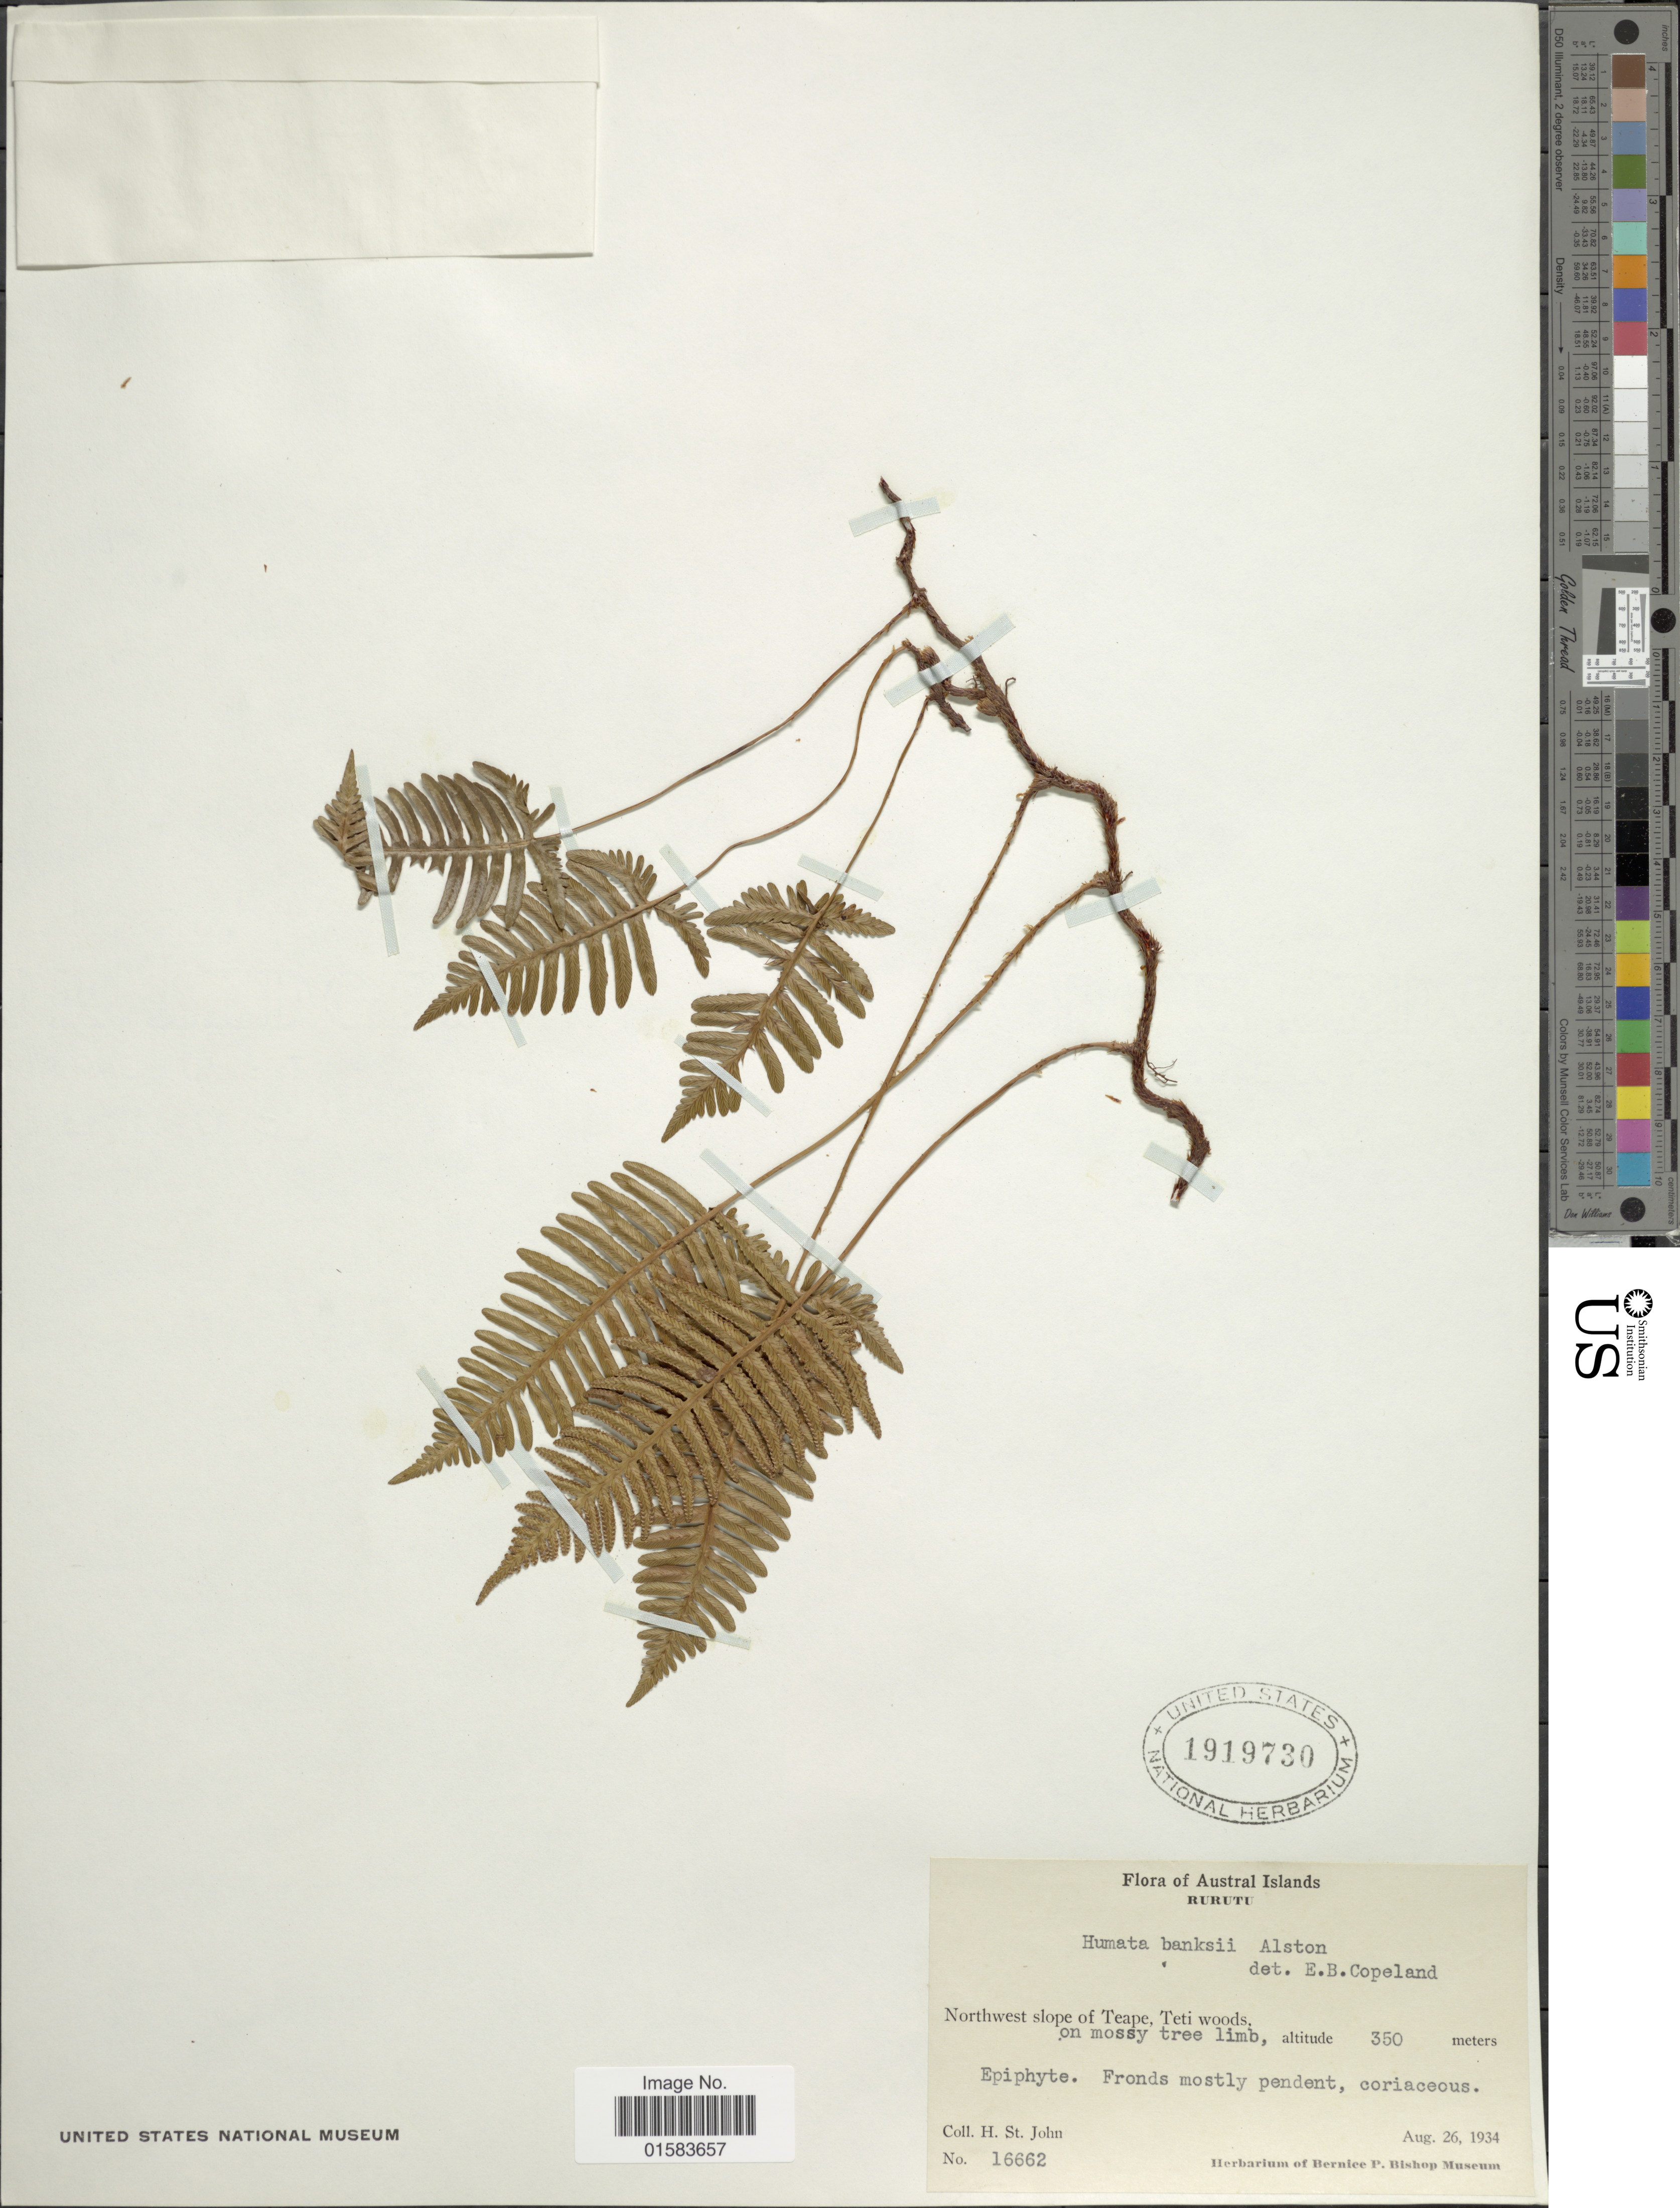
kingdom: Plantae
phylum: Tracheophyta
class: Polypodiopsida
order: Polypodiales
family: Davalliaceae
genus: Davallia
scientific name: Davallia pectinata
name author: Sm.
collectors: H. St. John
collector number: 16662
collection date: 1934-08-26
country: French Polynesia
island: Rurutu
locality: Austral Islands, Rurutu, Northwest slope of Teape, Teti woods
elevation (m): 350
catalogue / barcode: US 1919730